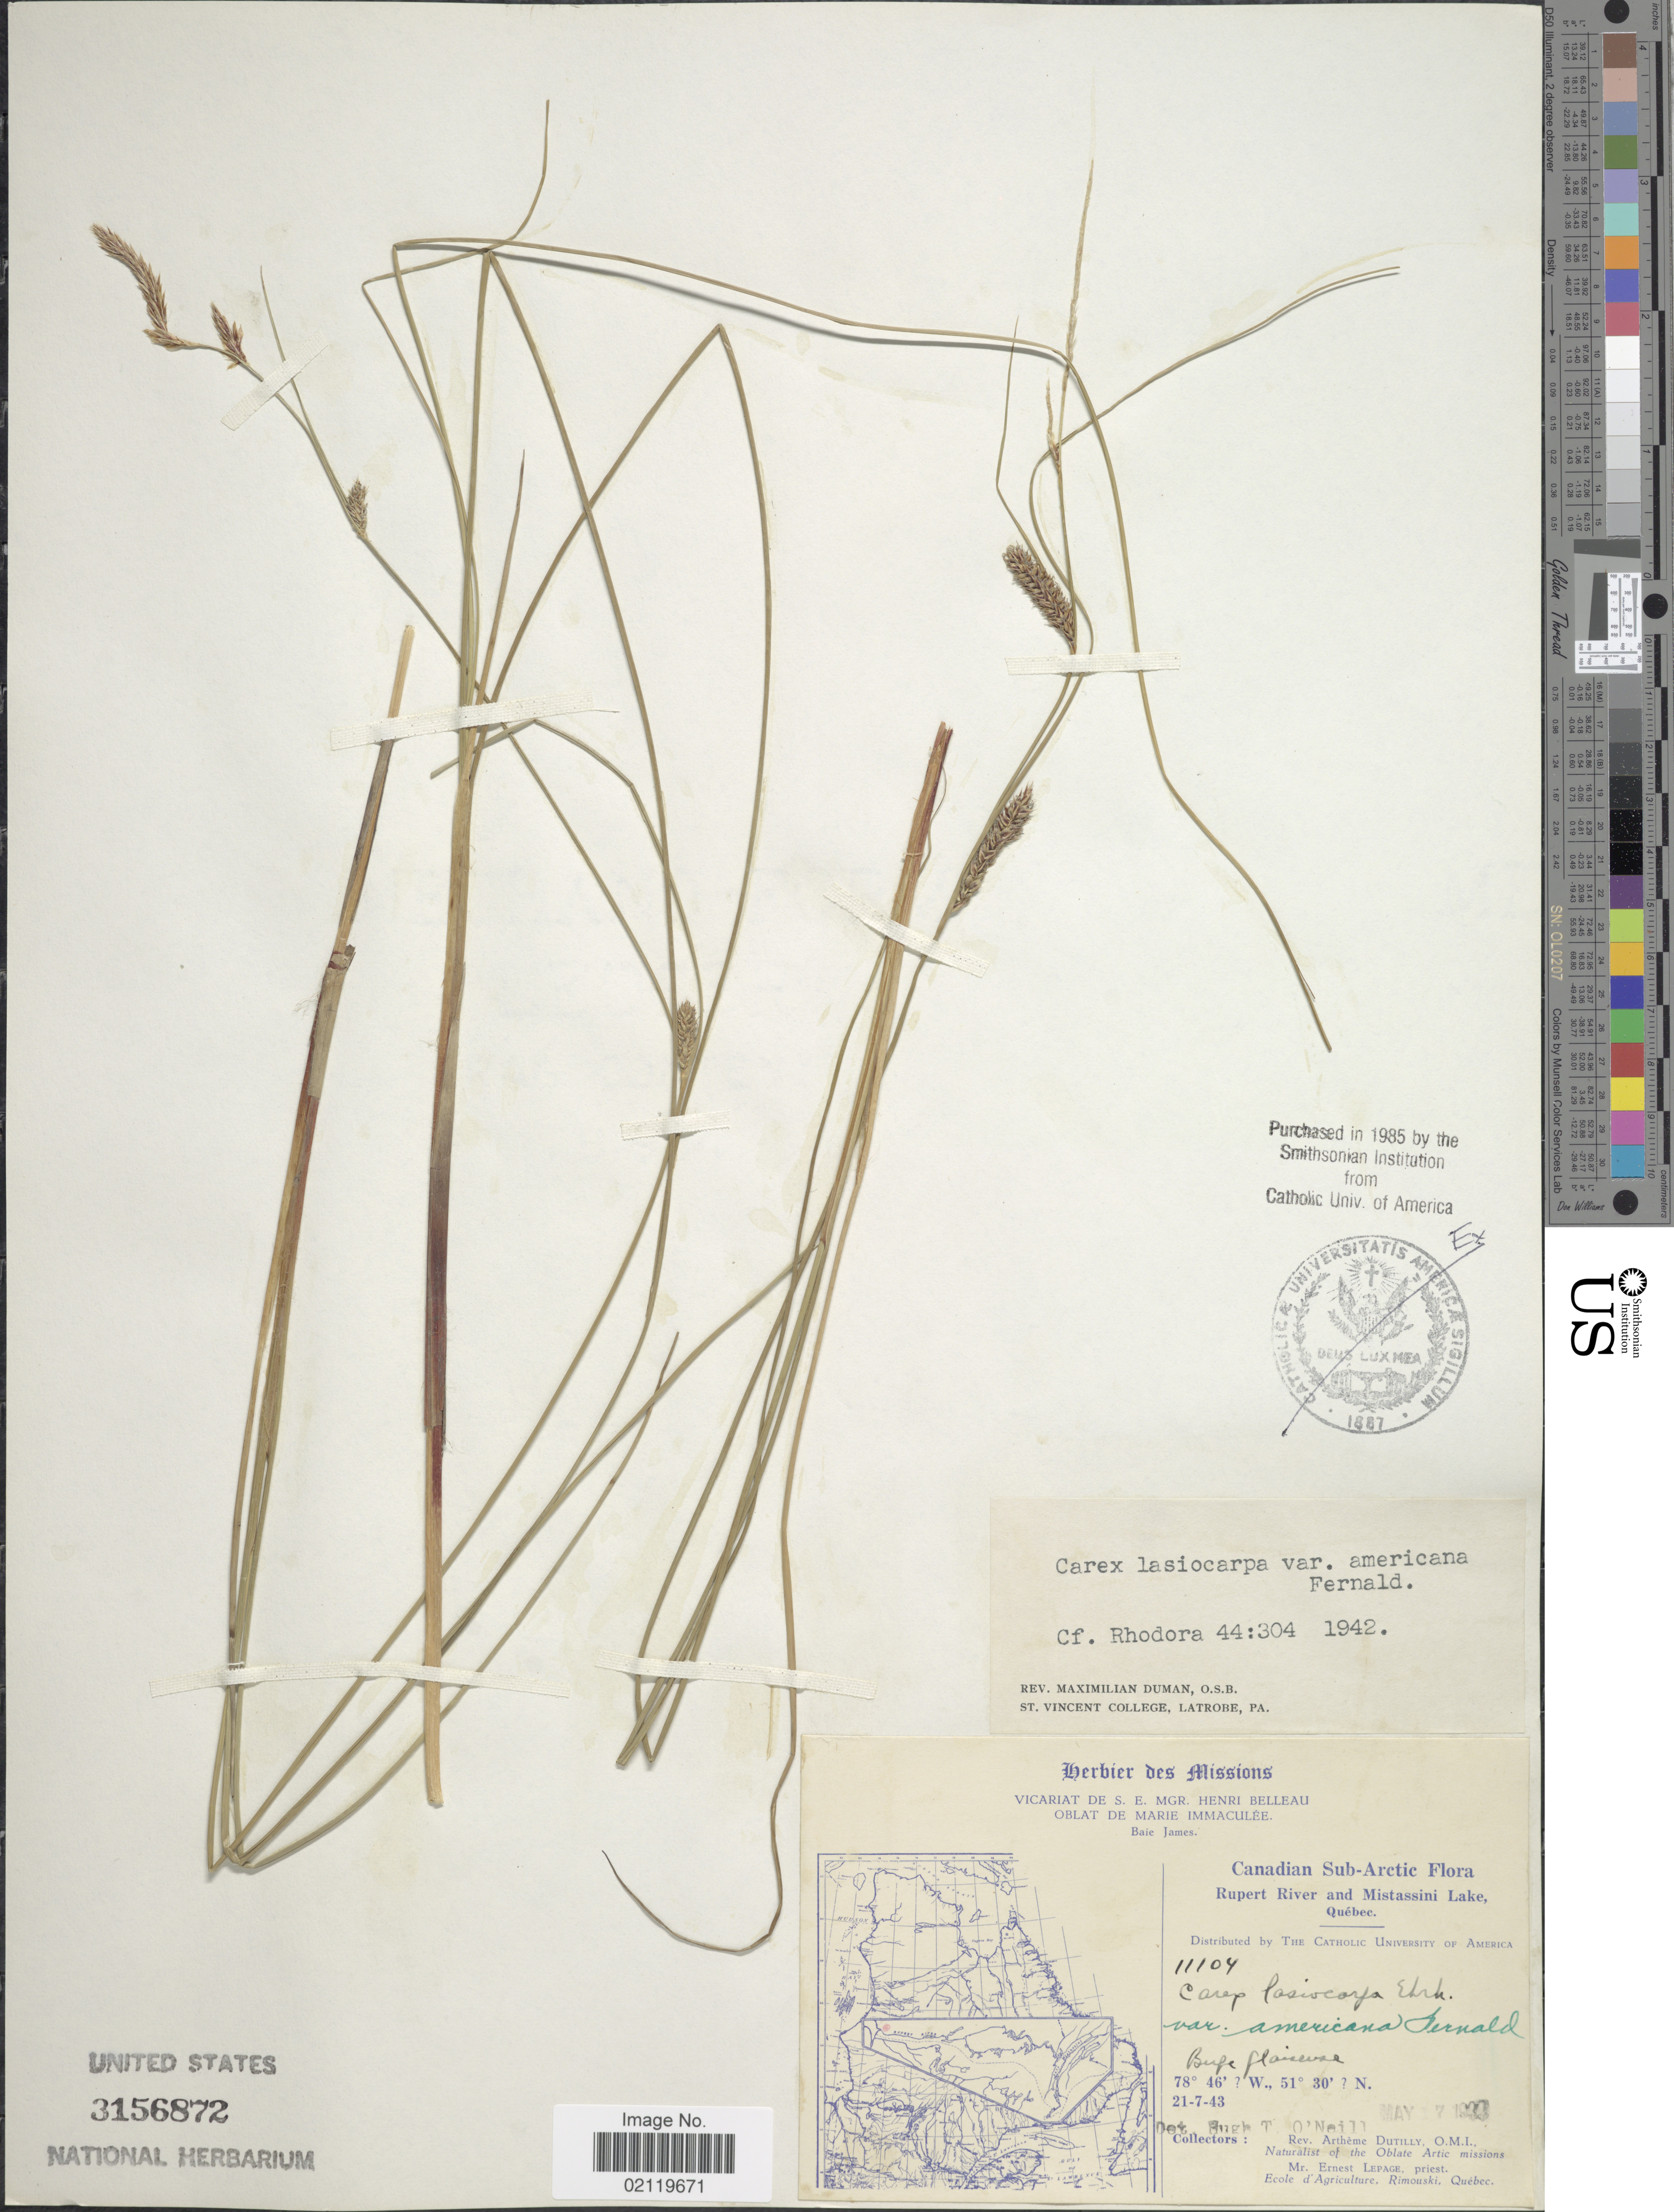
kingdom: Plantae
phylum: Tracheophyta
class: Liliopsida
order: Poales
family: Cyperaceae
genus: Carex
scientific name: Carex lasiocarpa var. americana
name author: Fernald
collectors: A. Dutilly & E. Lepage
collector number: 11104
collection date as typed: Transcribed d/m/y: 27/7/43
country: Canada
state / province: Quebec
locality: Canadian Sub-Arctic. Rupert River and Mistassini Lake. Buge glaiseuse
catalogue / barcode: US 3156872